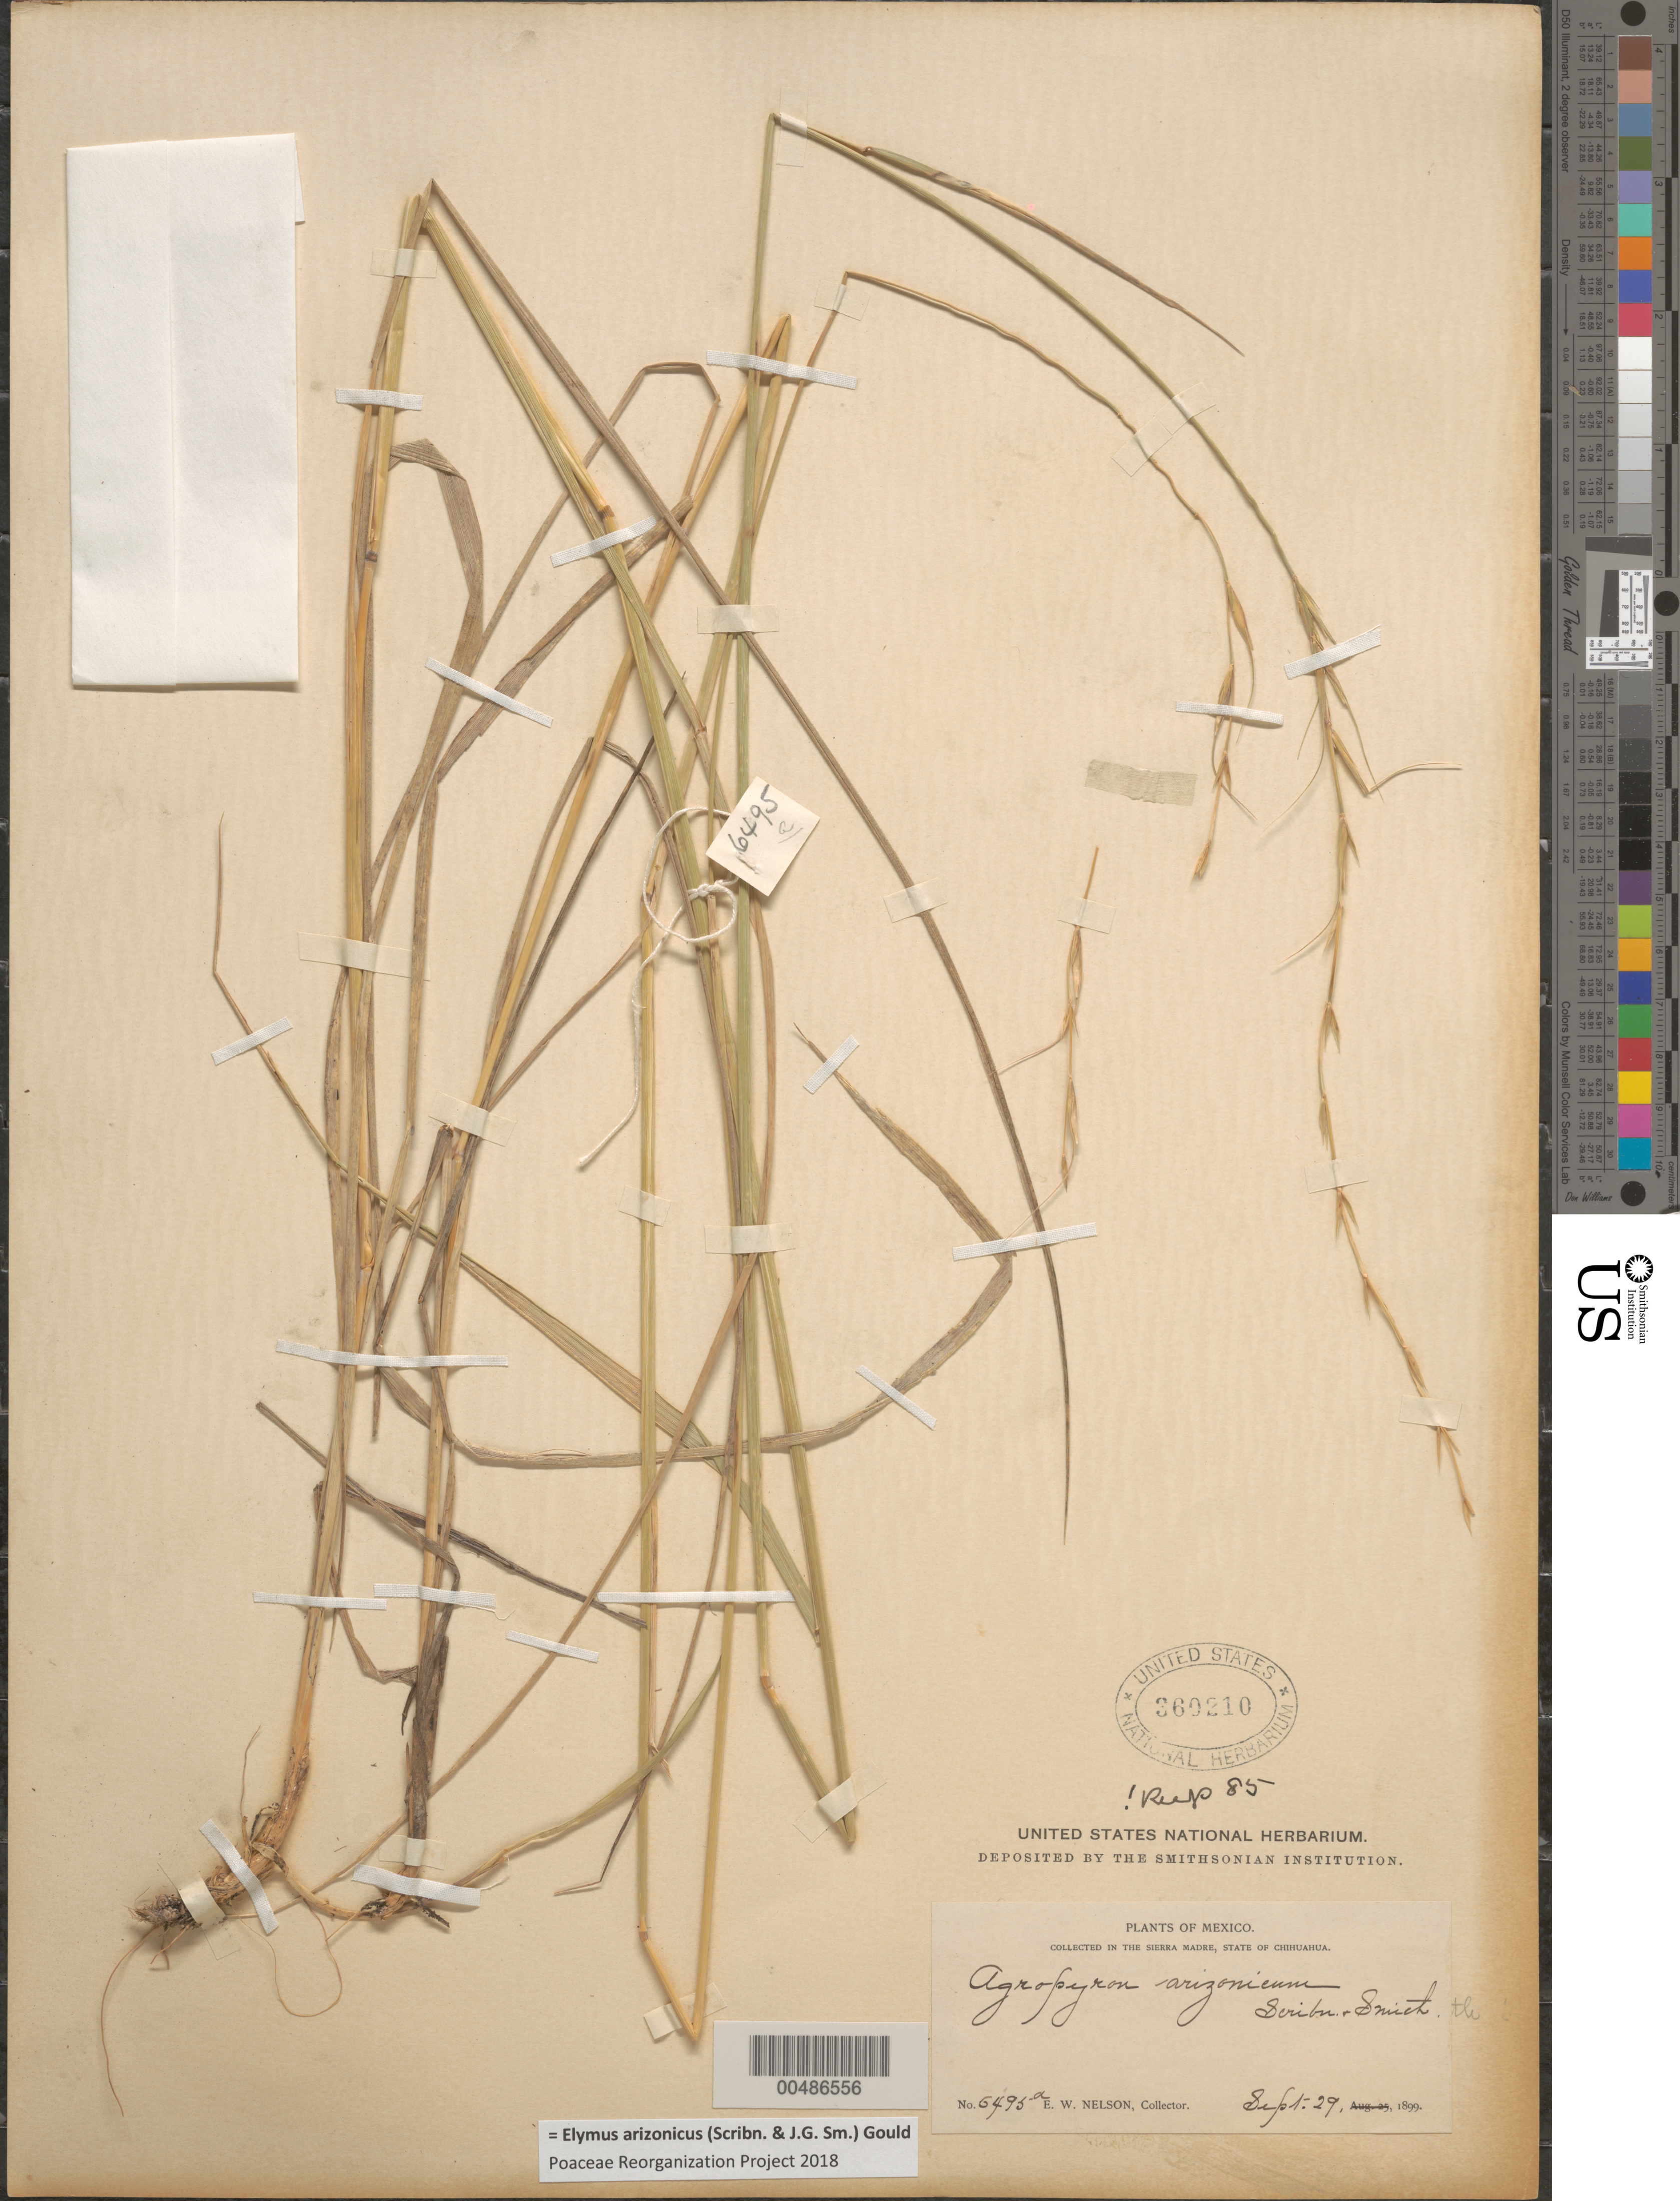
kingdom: Plantae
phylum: Tracheophyta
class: Liliopsida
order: Poales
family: Poaceae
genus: Elymus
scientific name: Elymus arizonicus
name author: (Scribn. & J.G. Sm.) Gould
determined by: Poaceae Reorganization Project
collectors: E. W. Nelson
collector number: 6495a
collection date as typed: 29 Sep 1899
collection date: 1899-09-29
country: Mexico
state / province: Chihuahua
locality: in the Sierra Madre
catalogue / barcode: US 360210